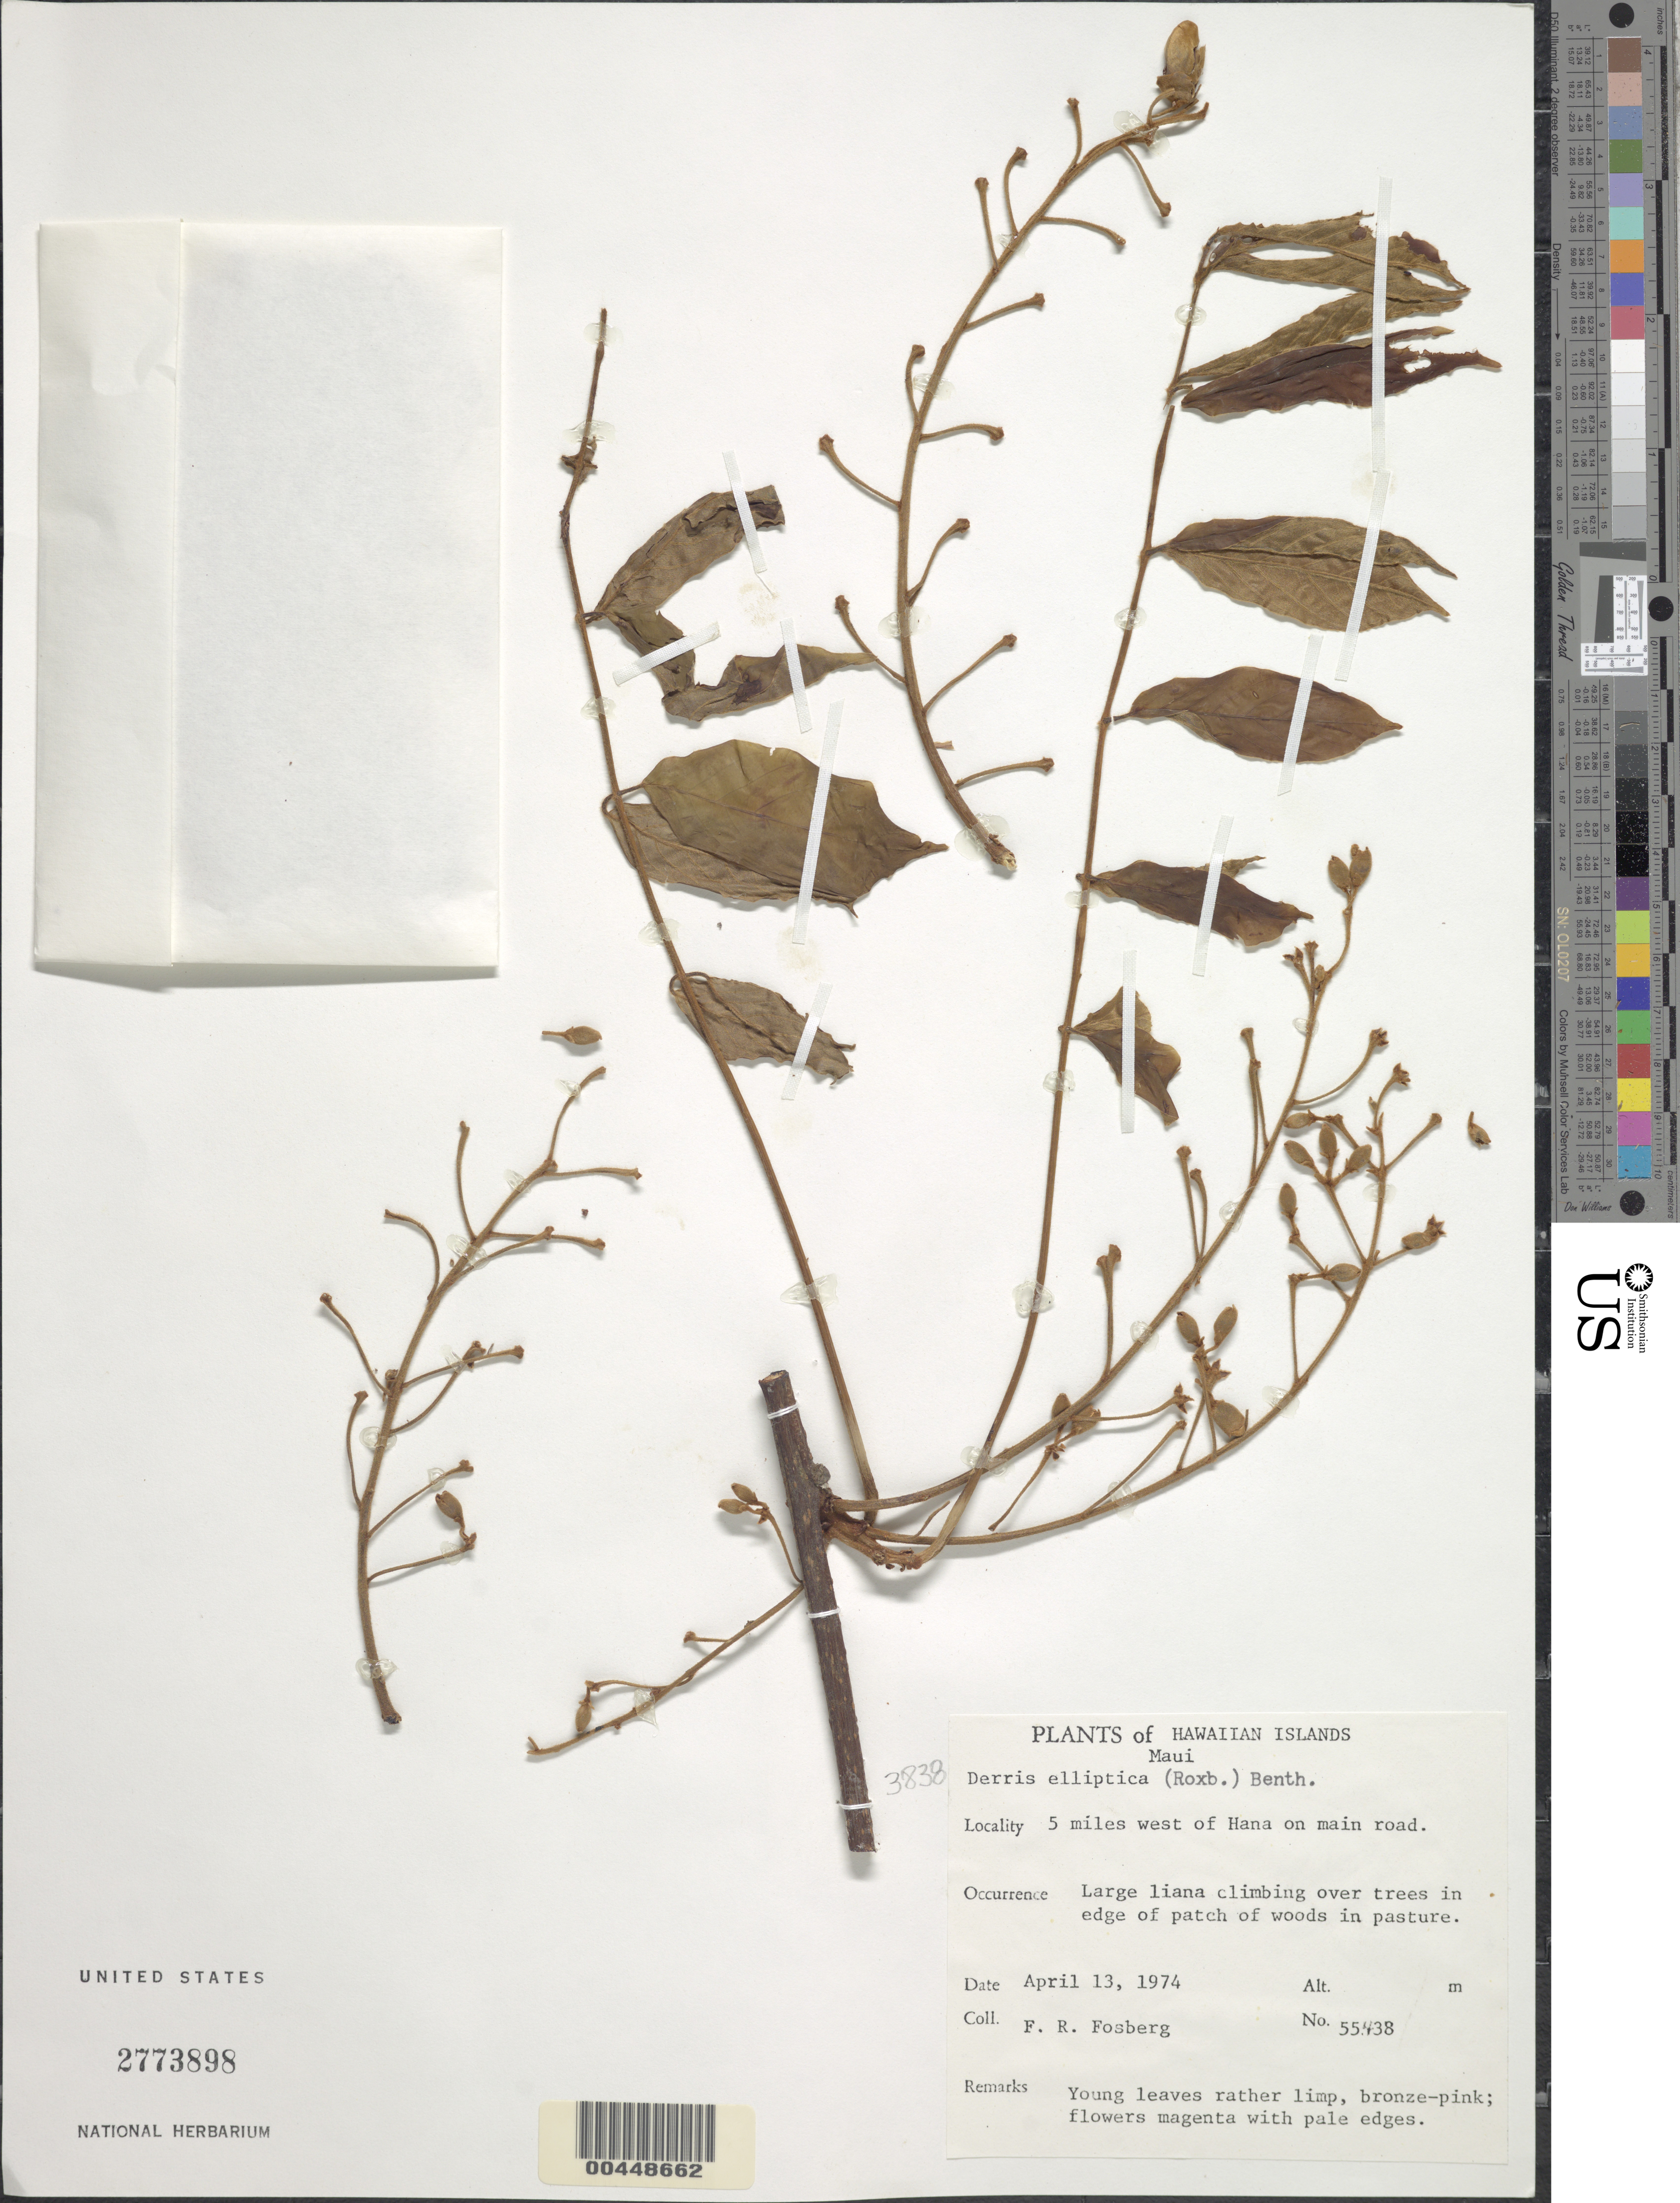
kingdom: Plantae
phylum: Tracheophyta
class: Magnoliopsida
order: Fabales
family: Fabaceae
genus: Derris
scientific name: Derris elliptica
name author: (Wall.) Benth.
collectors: F. R. Fosberg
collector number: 55438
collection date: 1974-04-13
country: United States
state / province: Hawaii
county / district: Maui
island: Maui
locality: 5 miles west of Hana on main road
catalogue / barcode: US 2773898